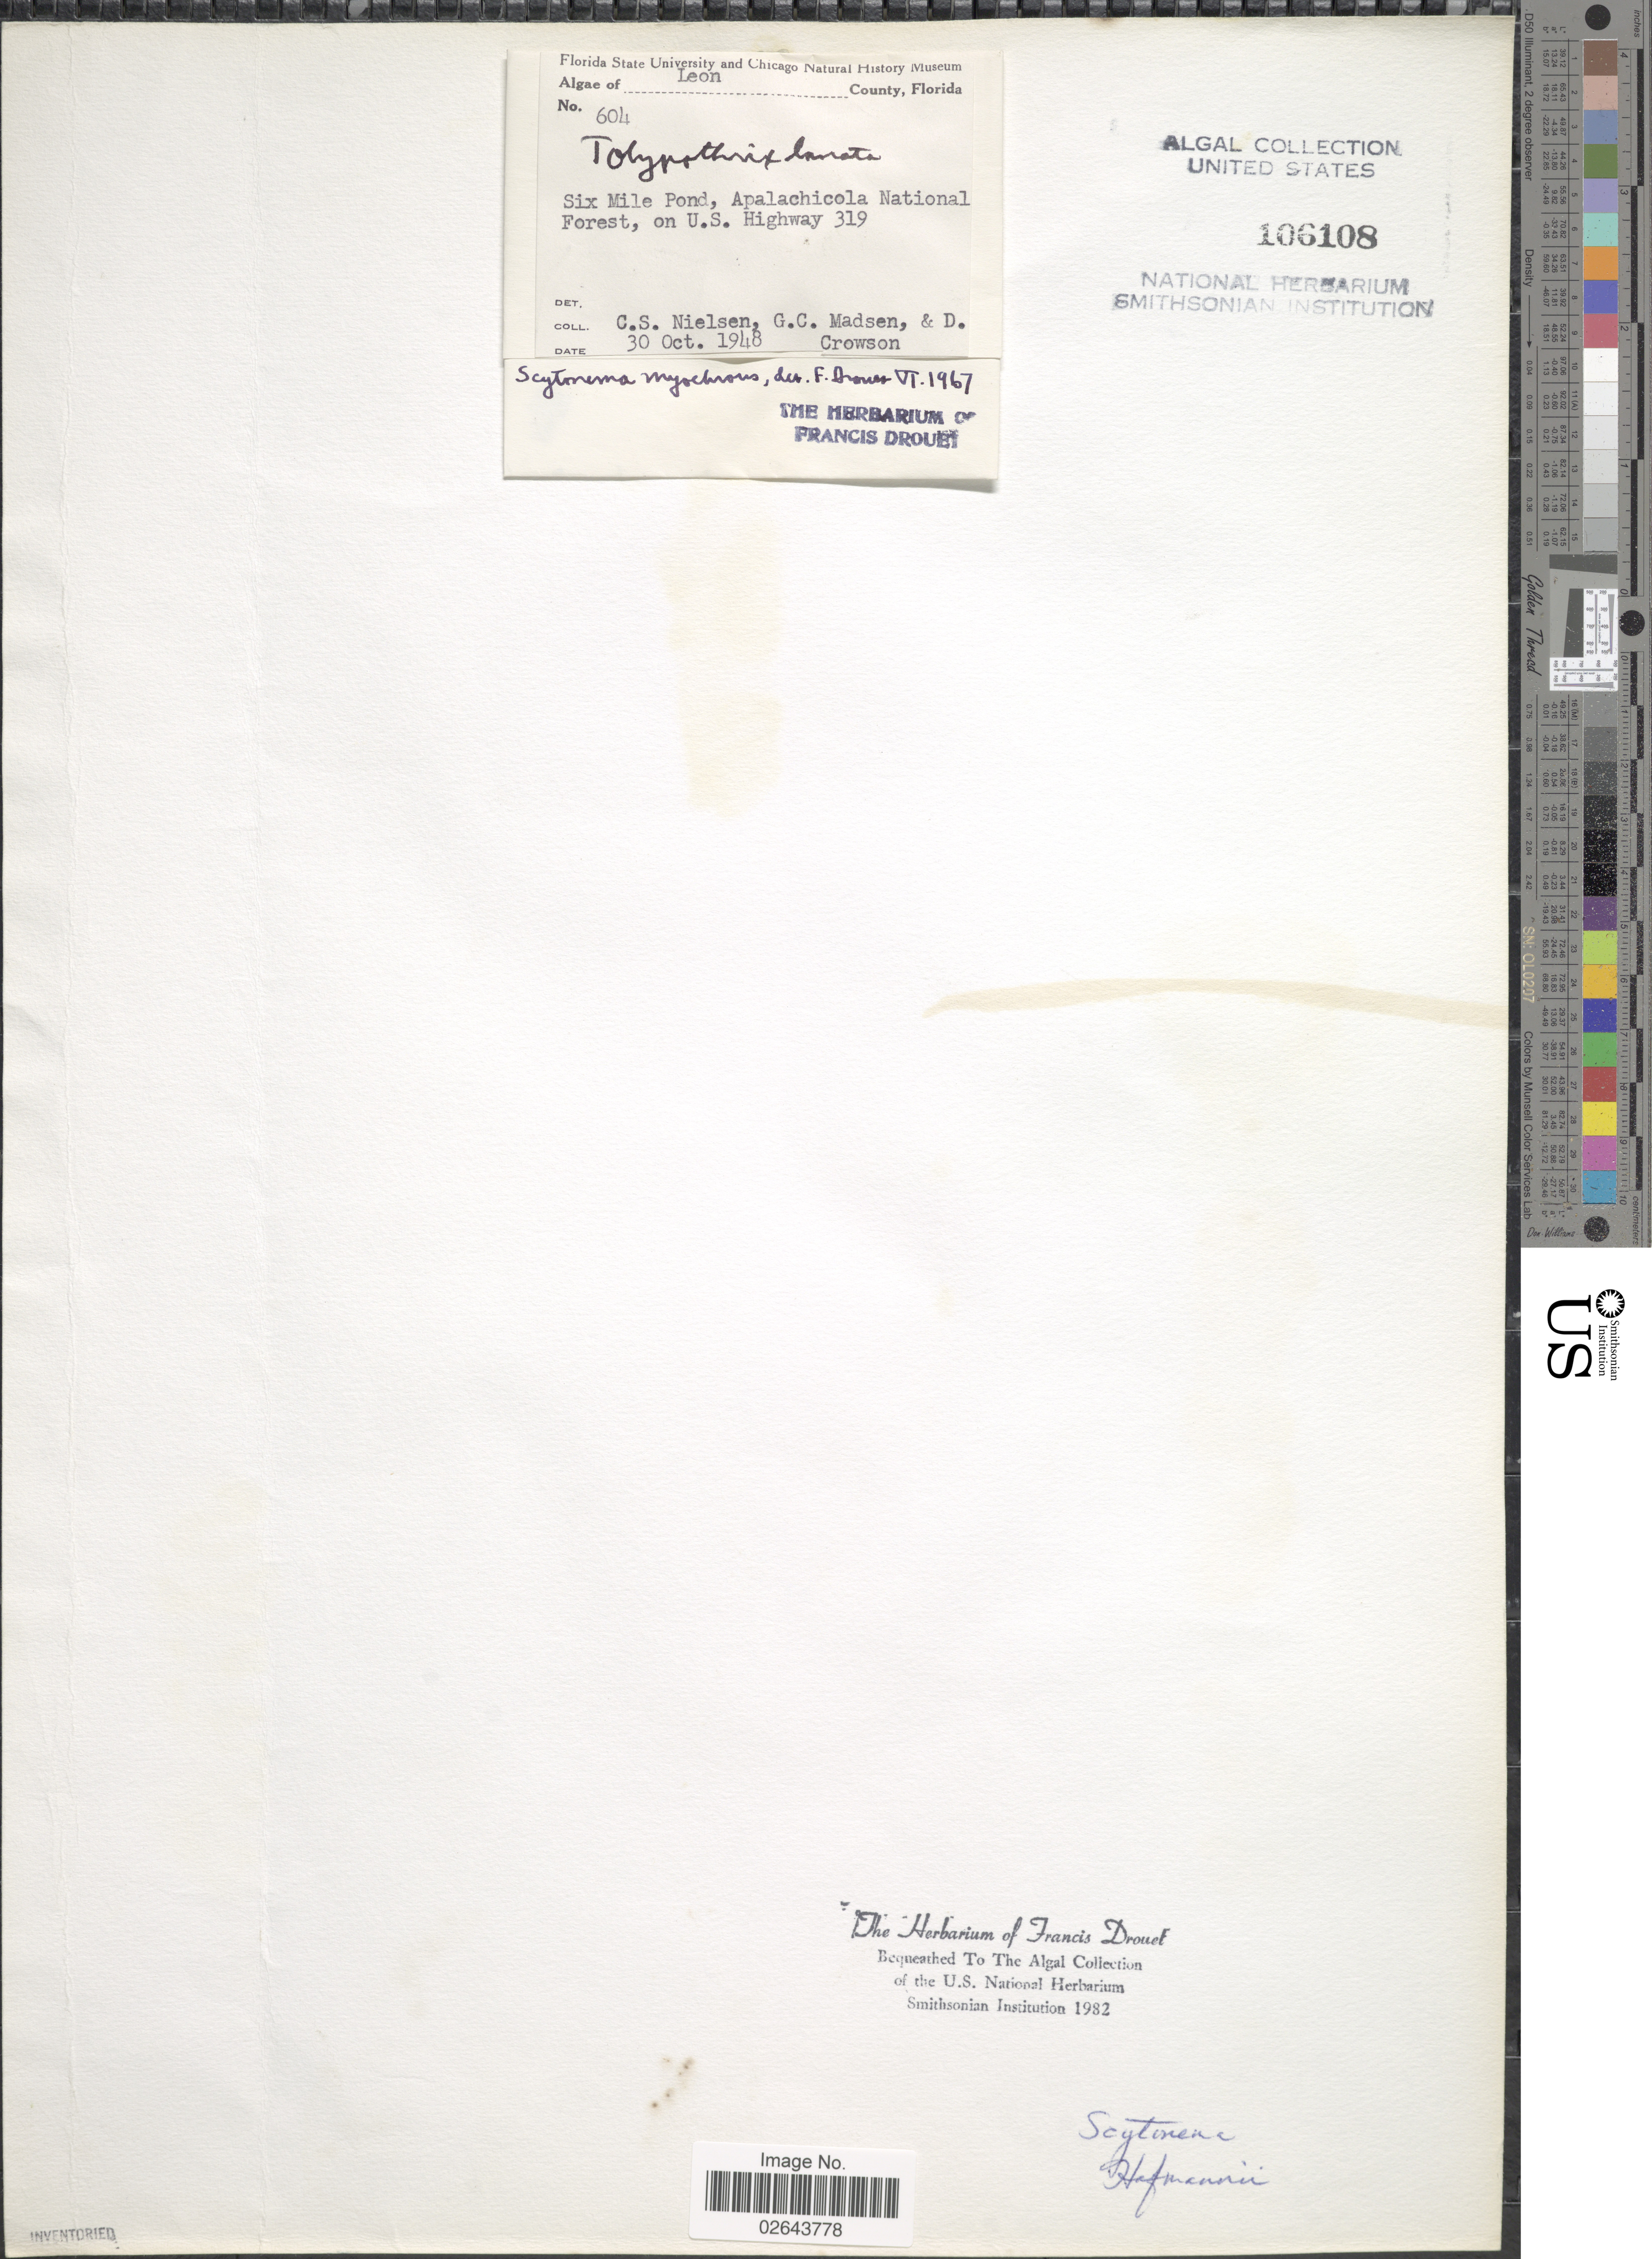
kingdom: Bacteria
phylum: Cyanobacteria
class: Cyanobacteriia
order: Cyanobacteriales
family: Scytonemataceae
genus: Scytonema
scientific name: Scytonema hofmannii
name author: C. Agardh ex Bornet & Flahault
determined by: Drouet, F. E.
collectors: C. S. Nielsen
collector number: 604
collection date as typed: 30 Oct 1948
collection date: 1948-10-30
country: United States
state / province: Florida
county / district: Leon County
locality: Apalachicola National Forest, Six Mile Pond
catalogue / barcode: US 106108